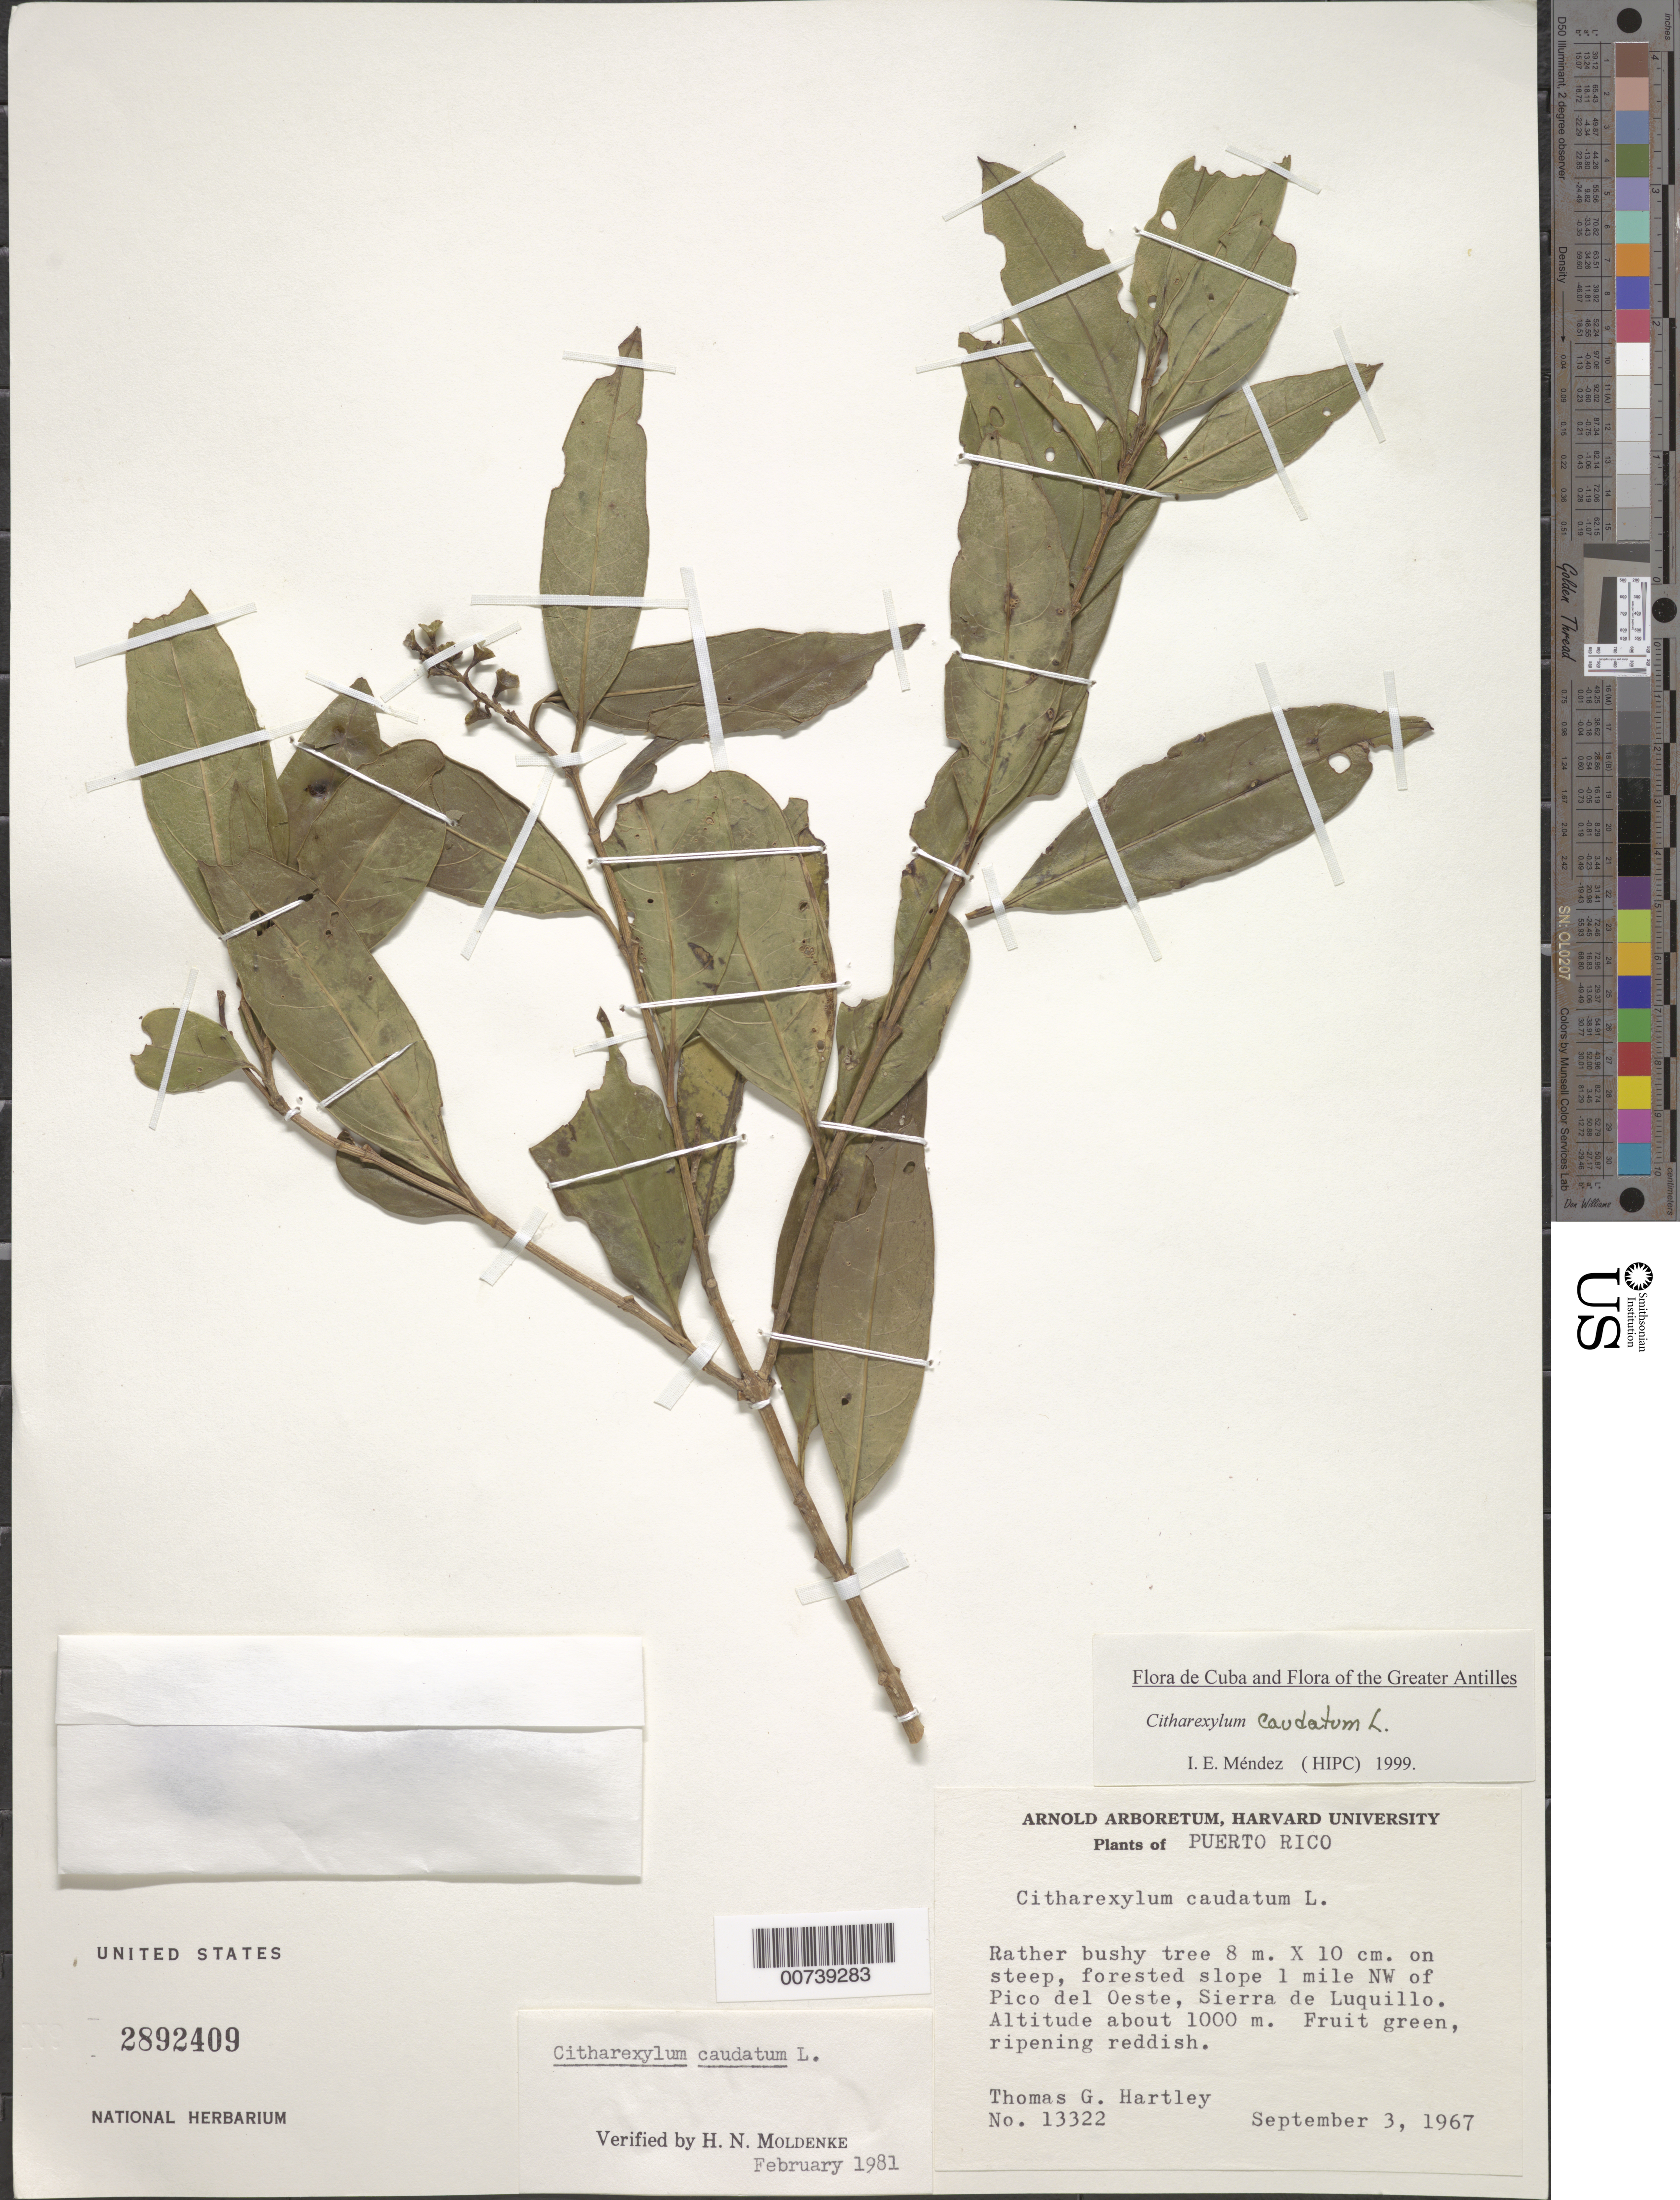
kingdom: Plantae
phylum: Tracheophyta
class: Magnoliopsida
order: Lamiales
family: Verbenaceae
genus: Citharexylum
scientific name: Citharexylum caudatum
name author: L.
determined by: Méndez, Isidro E., (HIPC)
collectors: T. G. Hartley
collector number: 13322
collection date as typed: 03 Sep 1967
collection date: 1967-09-03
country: Puerto Rico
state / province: Naguabo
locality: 1 mi NW of Pico del Oeste, Sierra de Luquillo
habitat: Steep, forested slope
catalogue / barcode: US 2892409